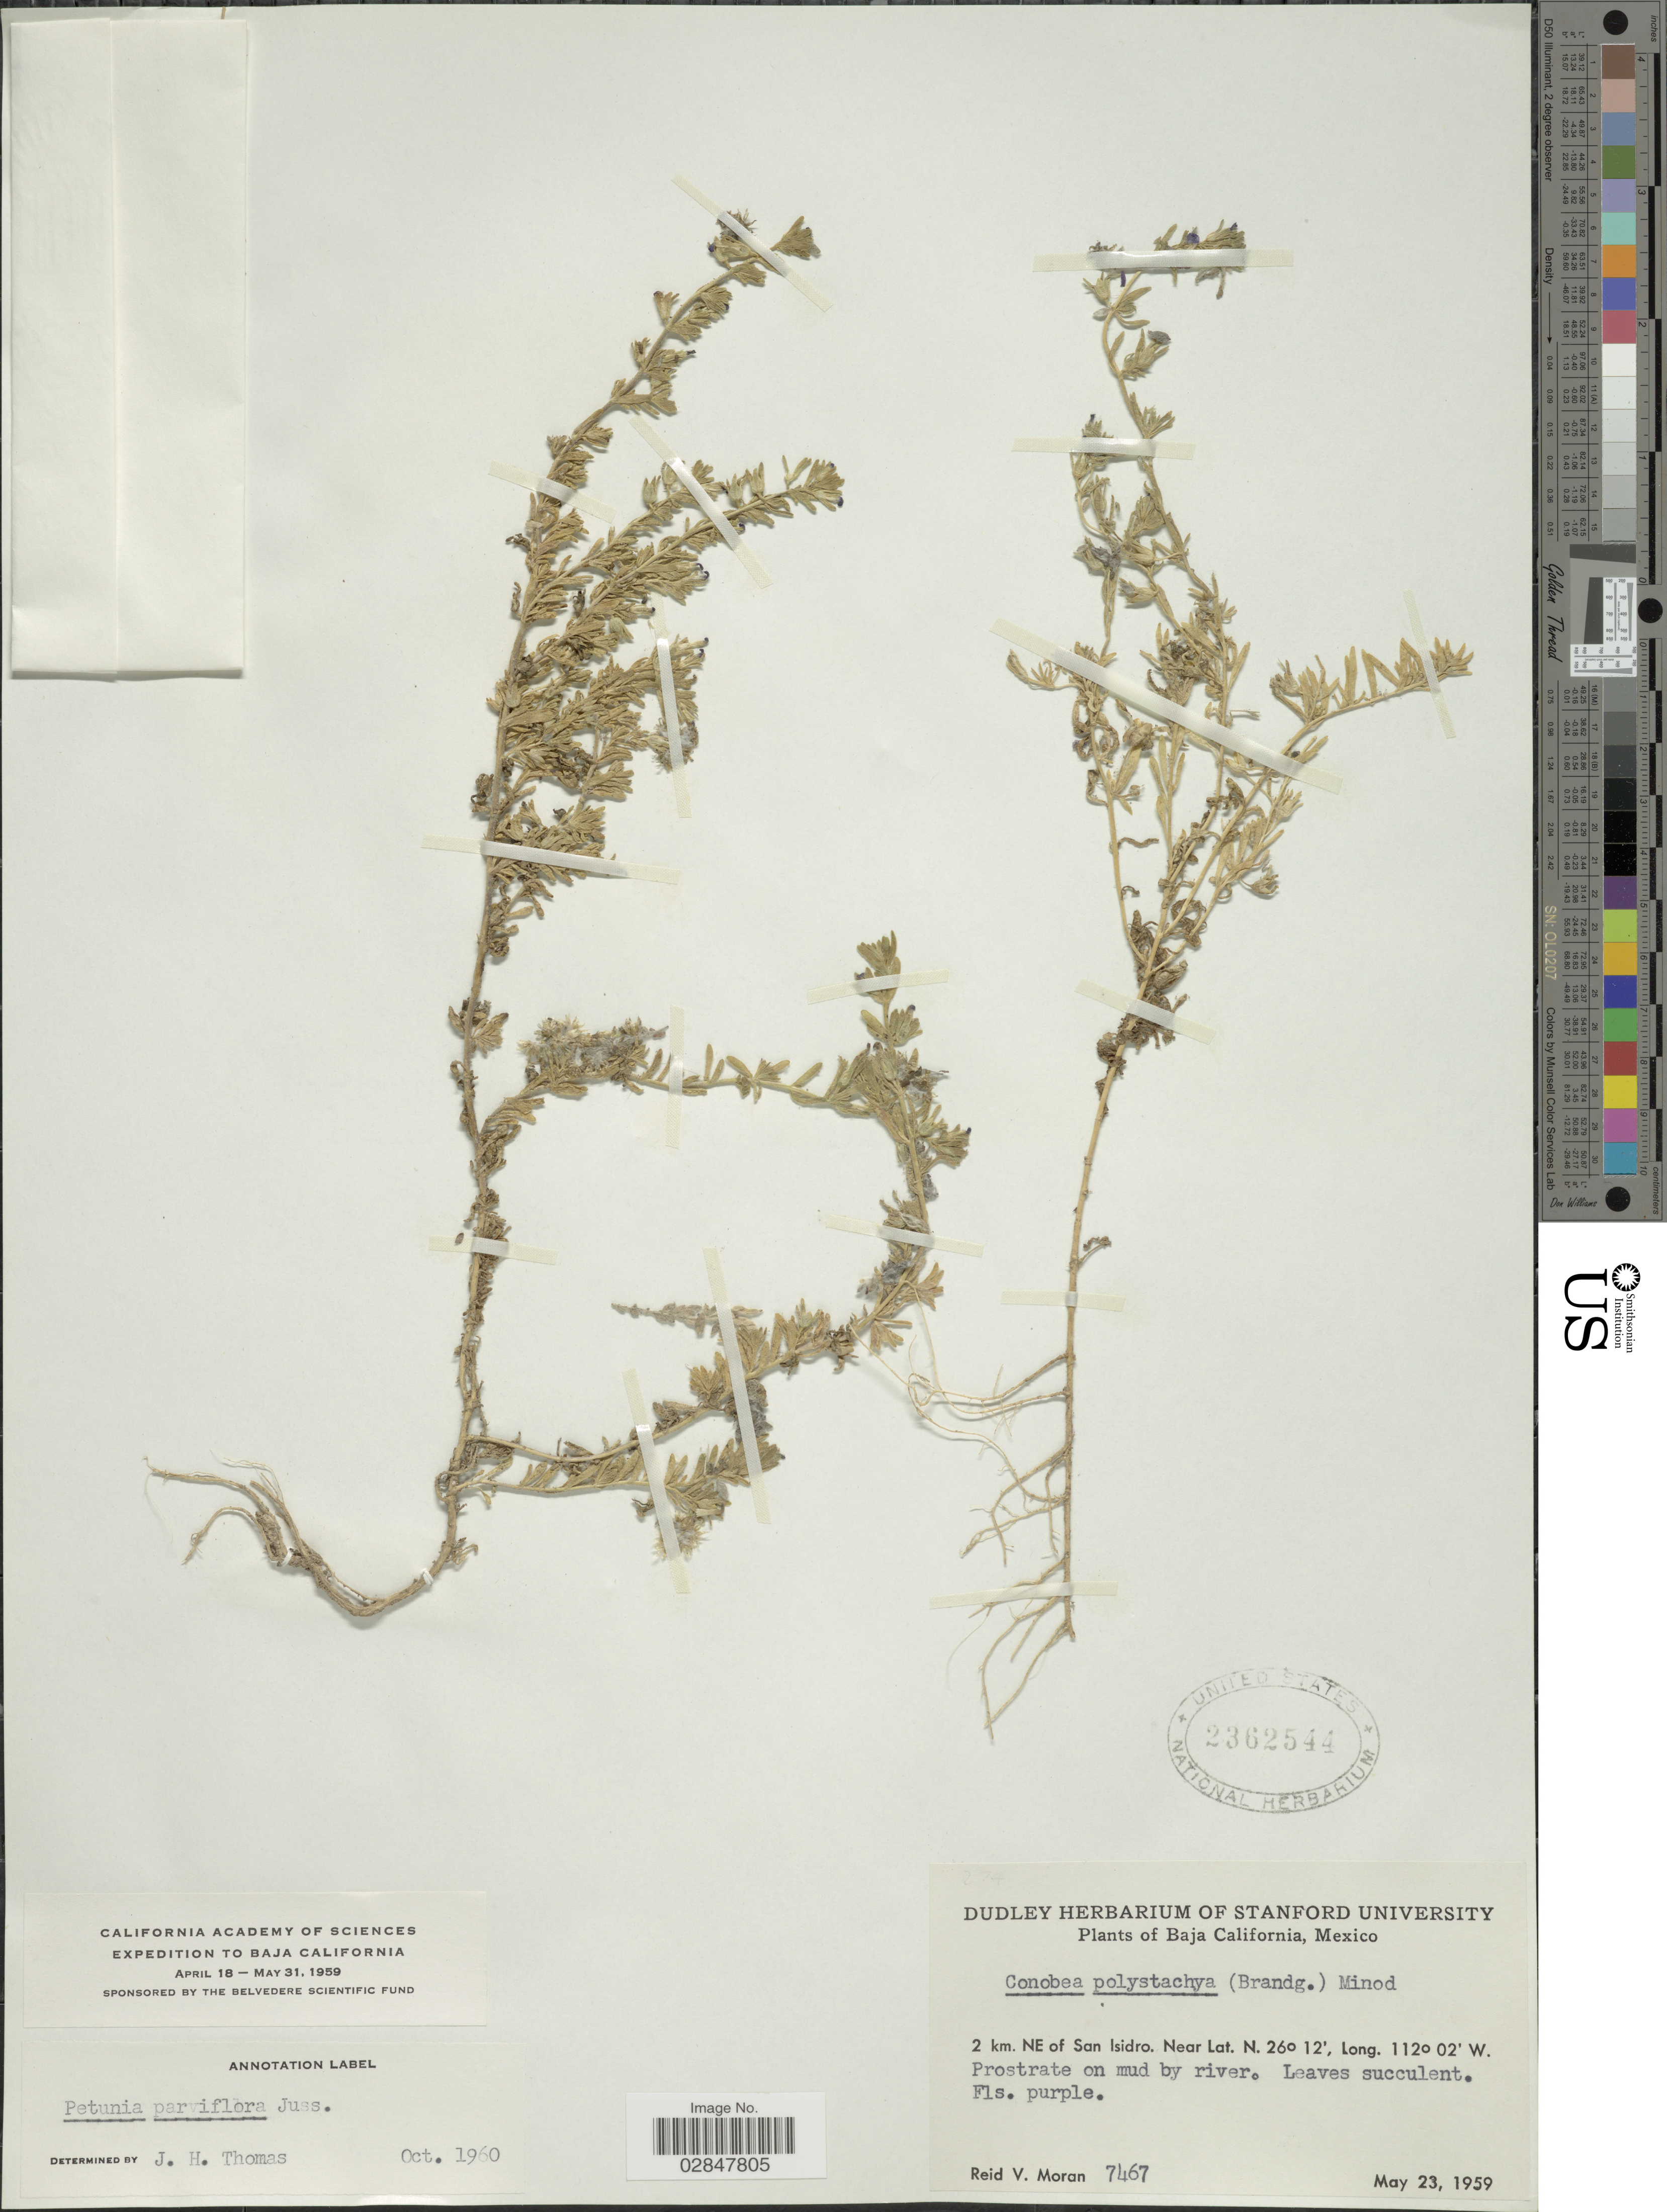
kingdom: Plantae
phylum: Tracheophyta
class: Magnoliopsida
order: Solanales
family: Solanaceae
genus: Petunia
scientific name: Petunia parviflora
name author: Juss.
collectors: R. V. Moran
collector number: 7467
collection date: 1959-05-23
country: Mexico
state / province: Baja California Sur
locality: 2 km. NE of San Isidro, Prostrate on mud by river.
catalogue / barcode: US 2362544